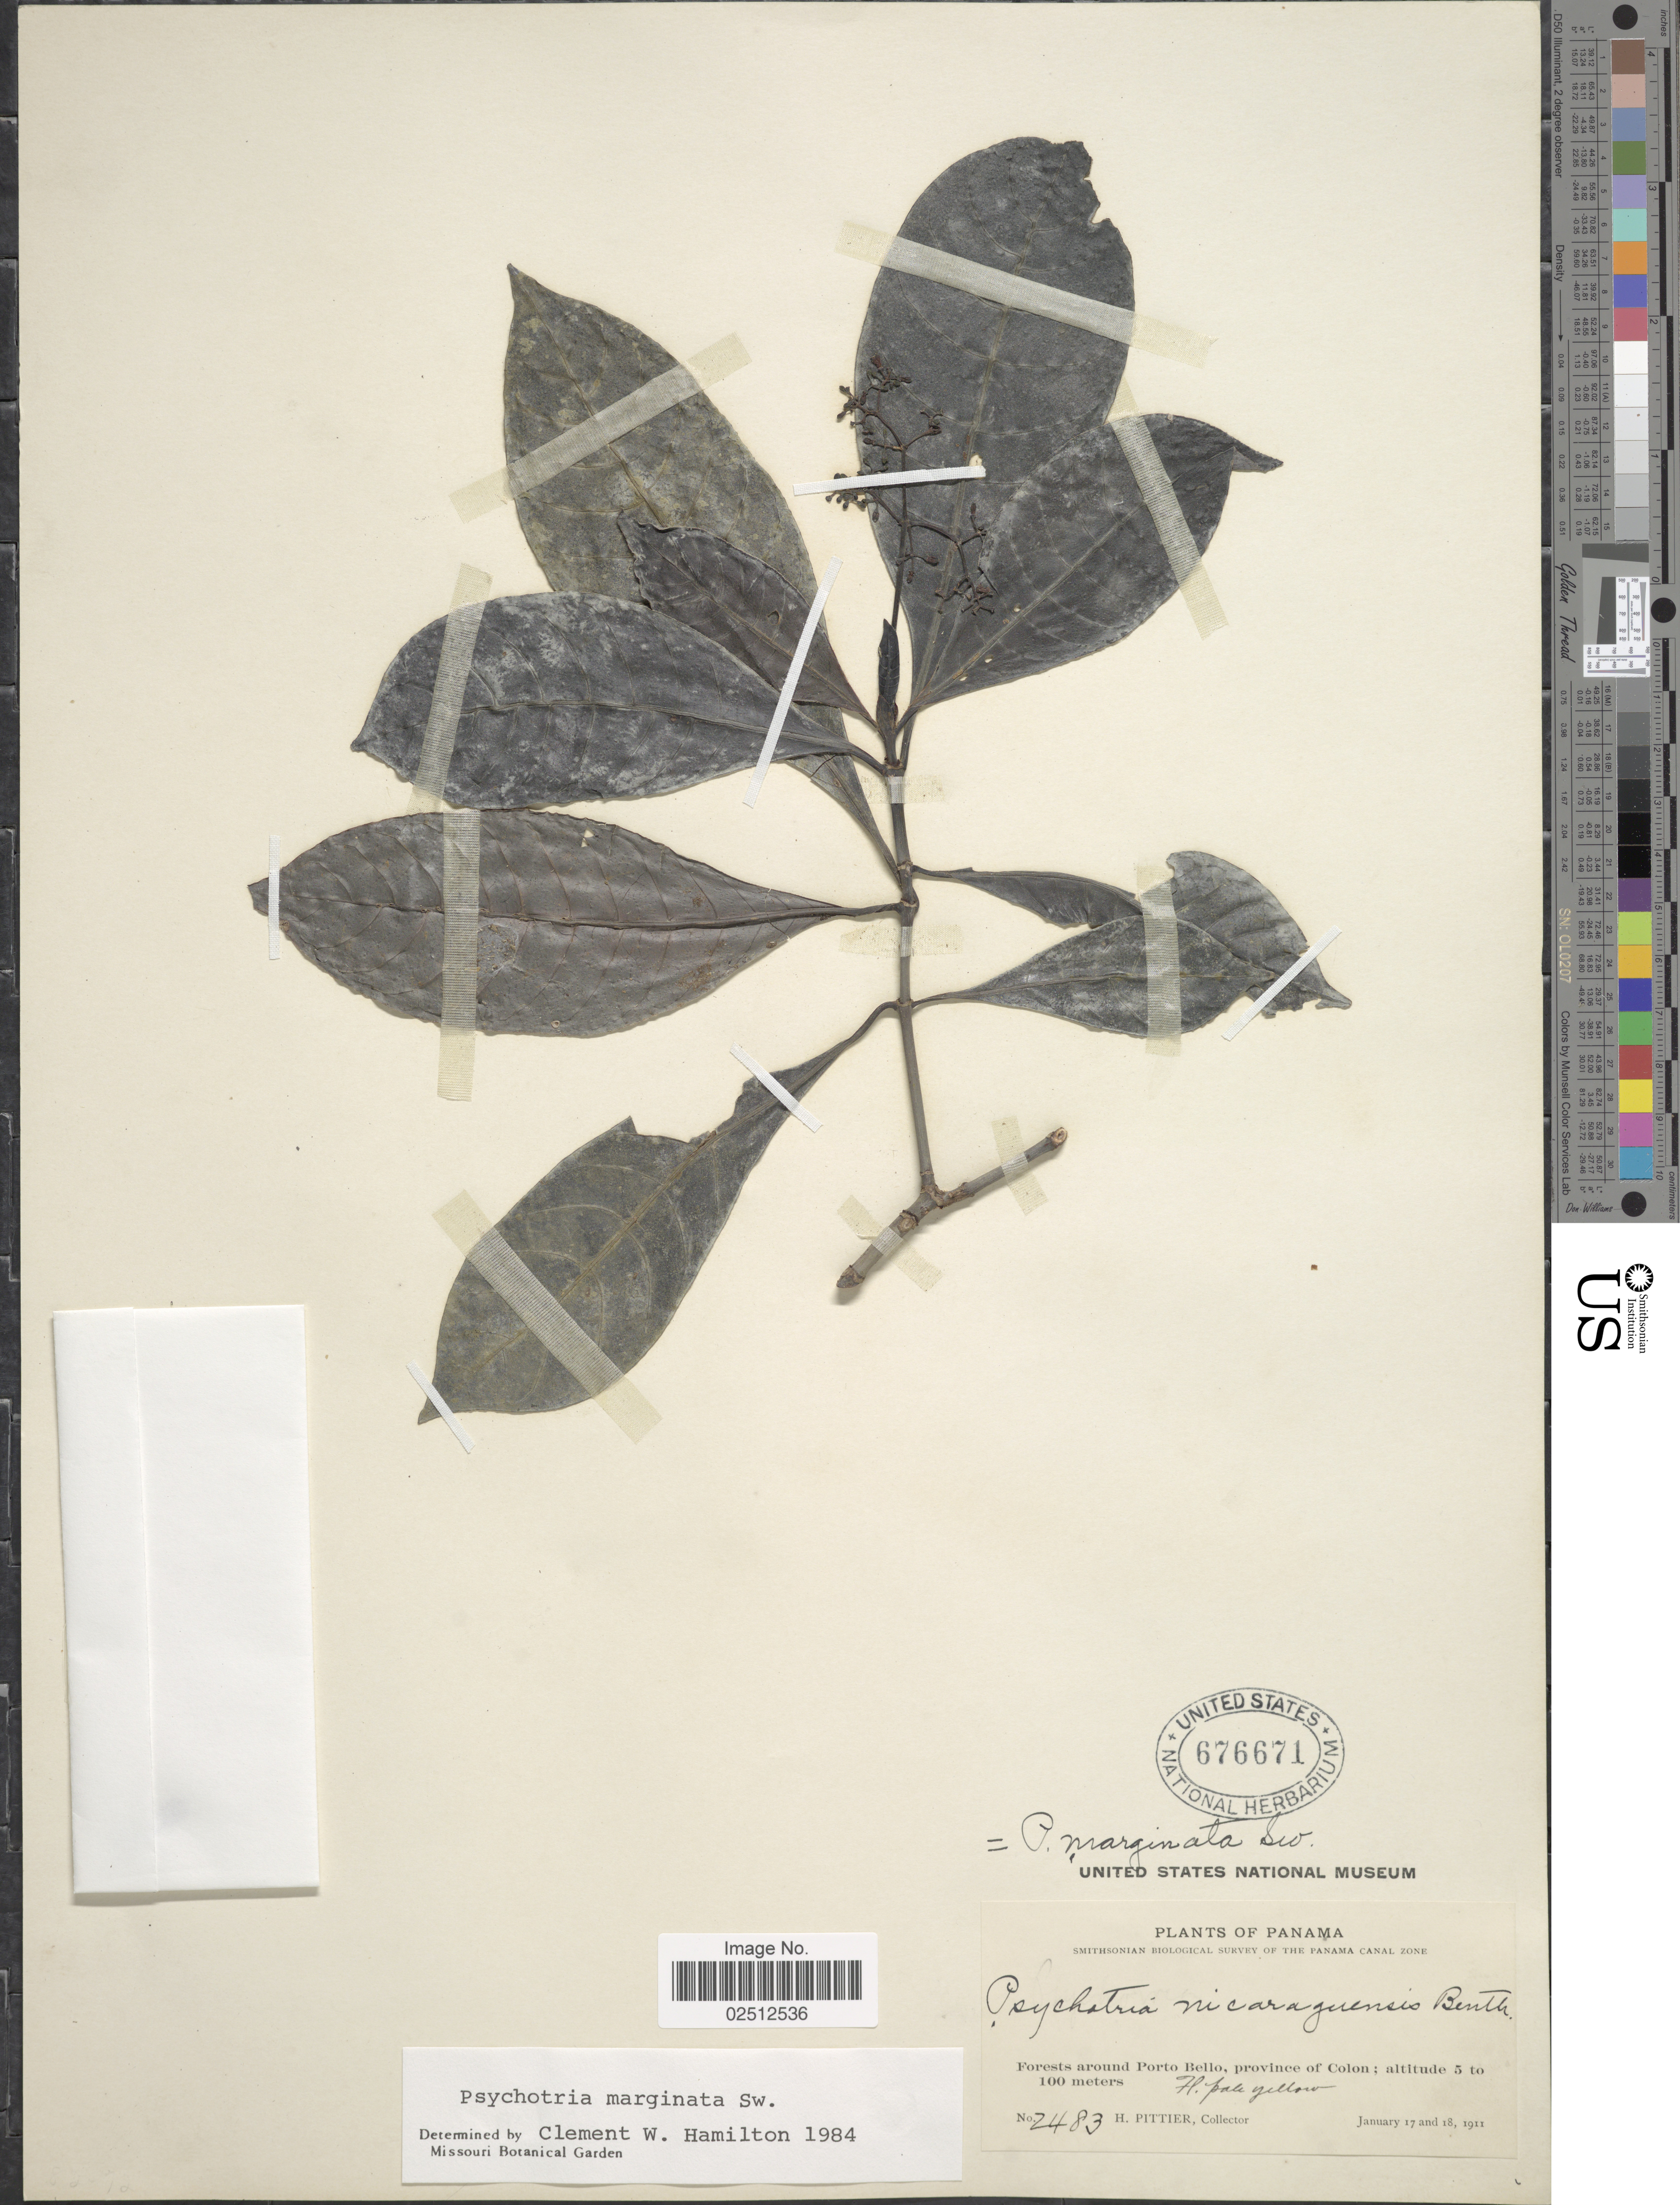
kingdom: Plantae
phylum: Tracheophyta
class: Magnoliopsida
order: Gentianales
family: Rubiaceae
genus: Psychotria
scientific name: Psychotria marginata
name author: Sw.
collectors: H. F. Pittier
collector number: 2483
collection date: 1911-01-17/1911-01-18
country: Panama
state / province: Colón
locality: Forests around Porto Bello, province of Colon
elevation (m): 5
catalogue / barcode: US 676671